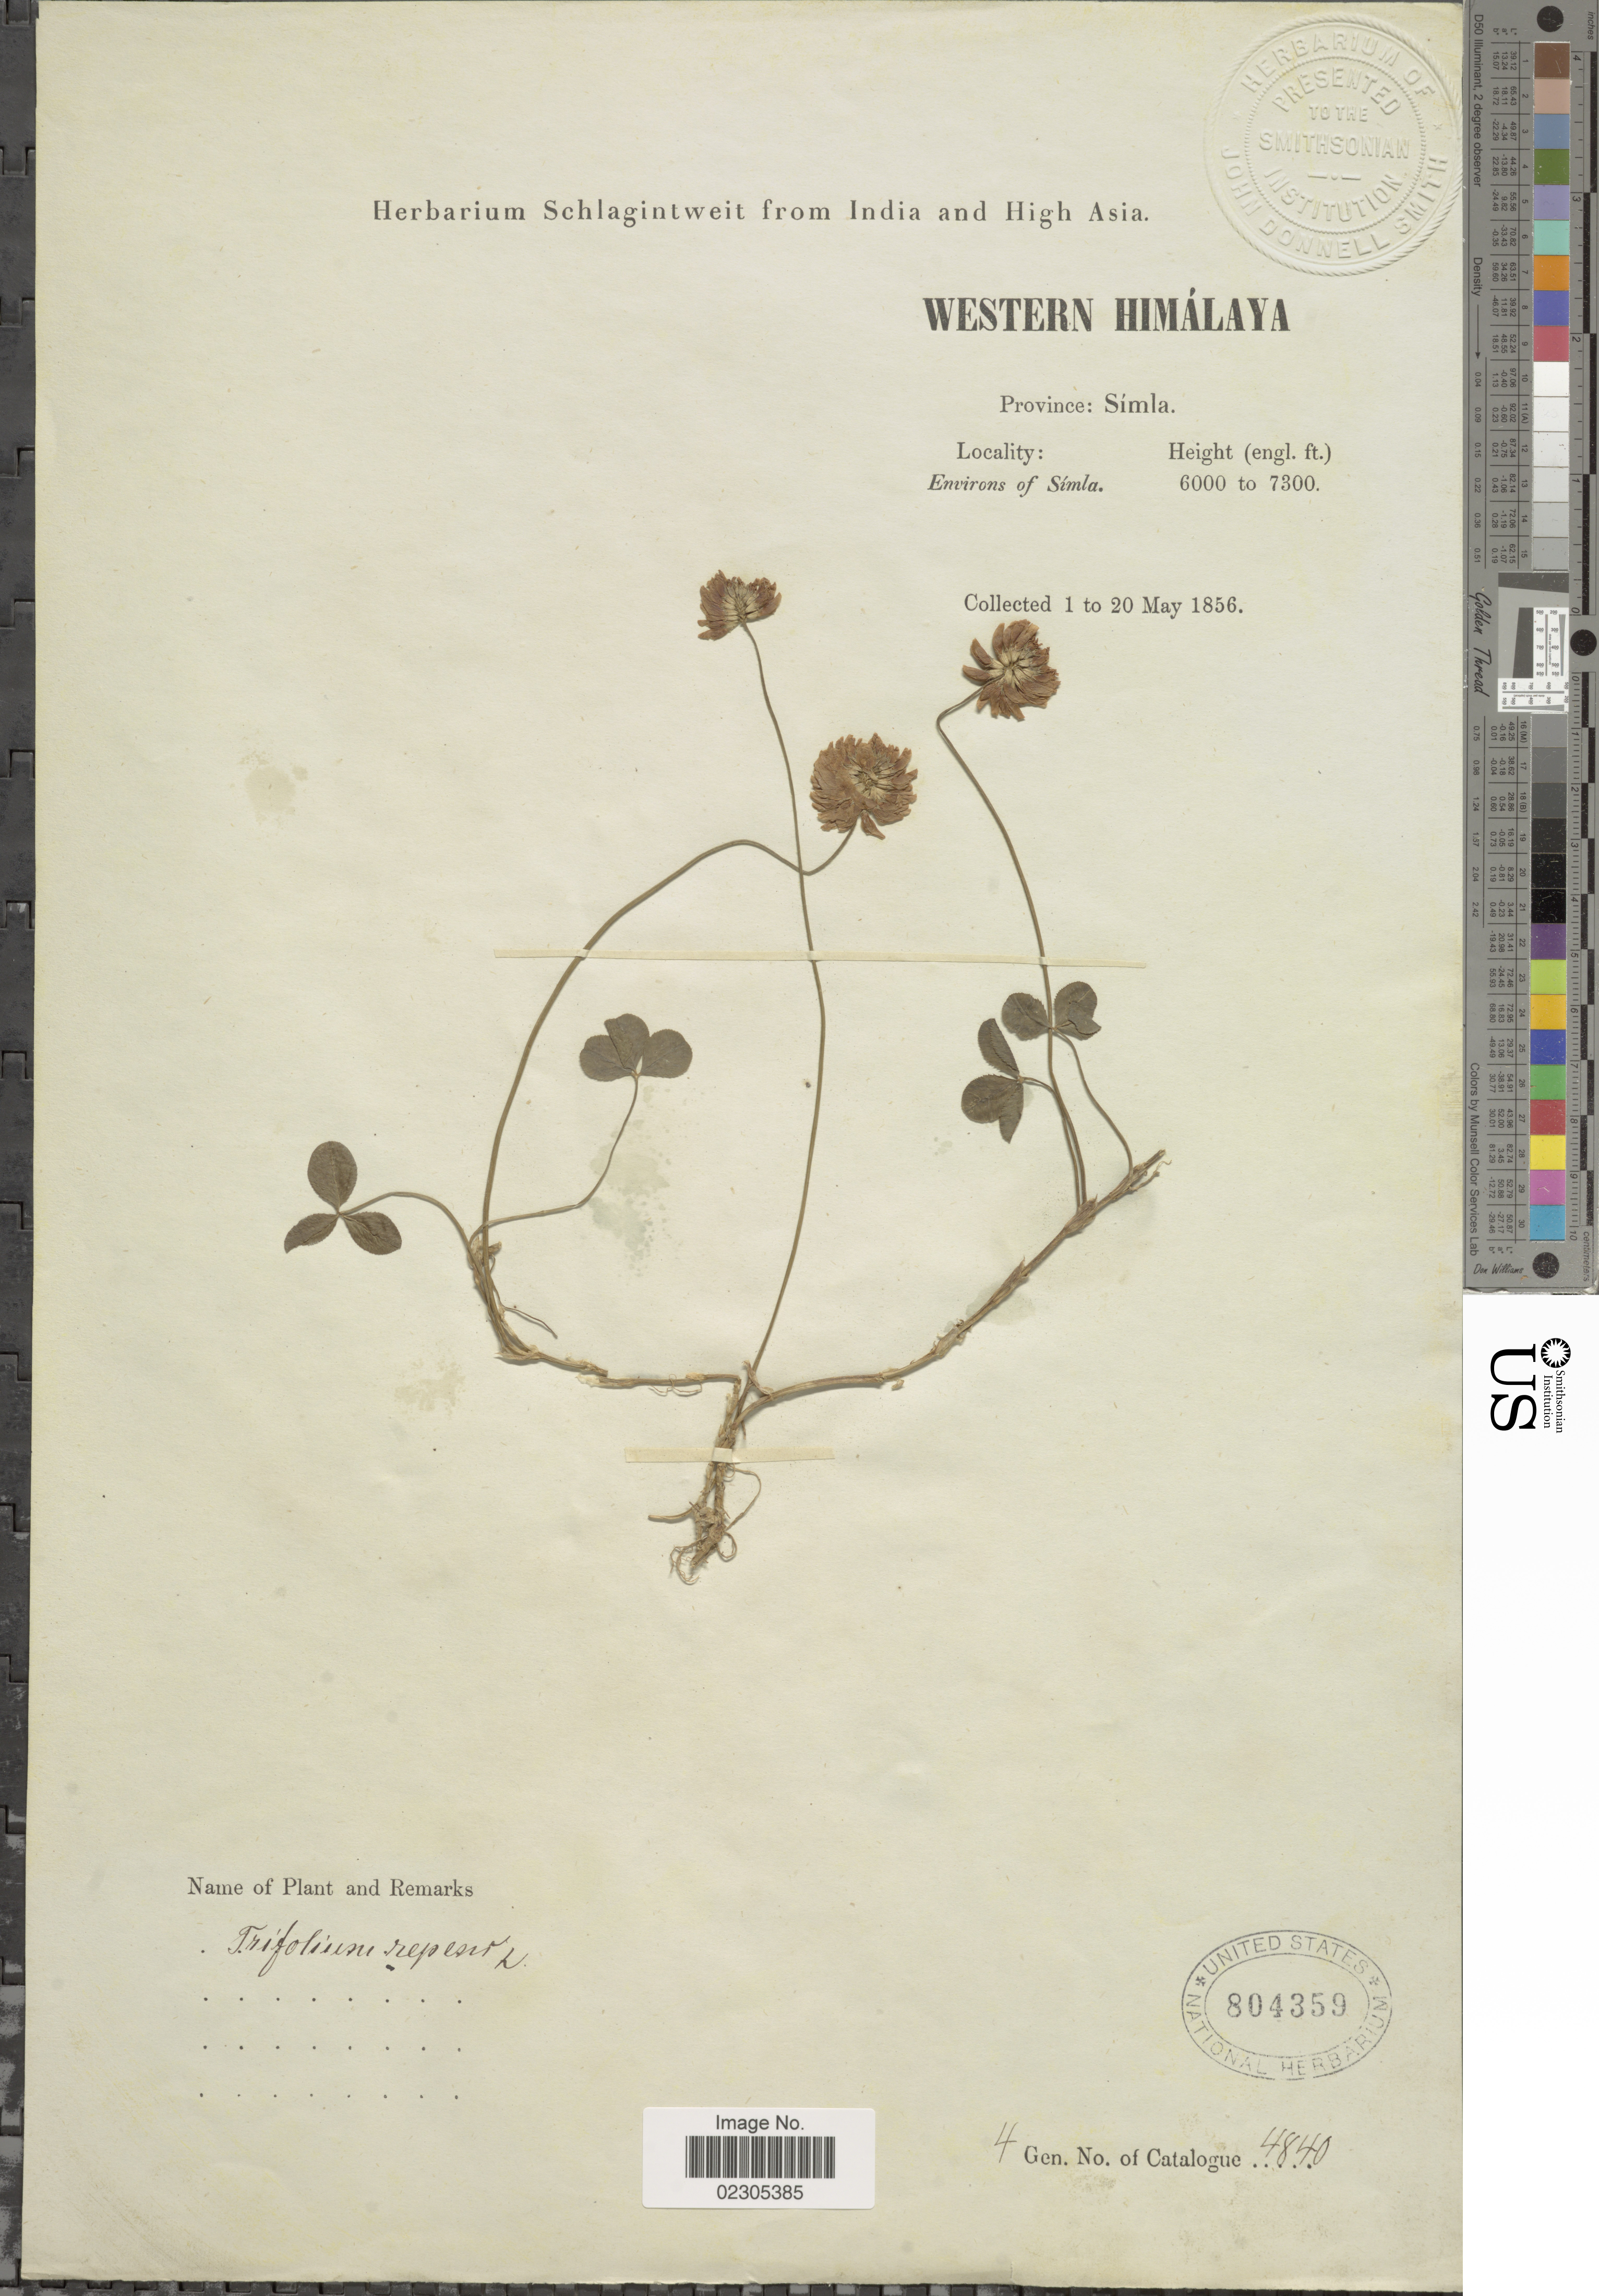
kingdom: Plantae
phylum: Tracheophyta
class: Magnoliopsida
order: Fabales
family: Fabaceae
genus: Trifolium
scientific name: Trifolium repens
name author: L.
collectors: ex herb. Schlagintweit from India and High Asia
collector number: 4840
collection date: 1856-05-01/1856-05-20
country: India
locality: Western Himalaya, Province: Simla, Environs of Simla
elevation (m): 1829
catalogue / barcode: US 804359